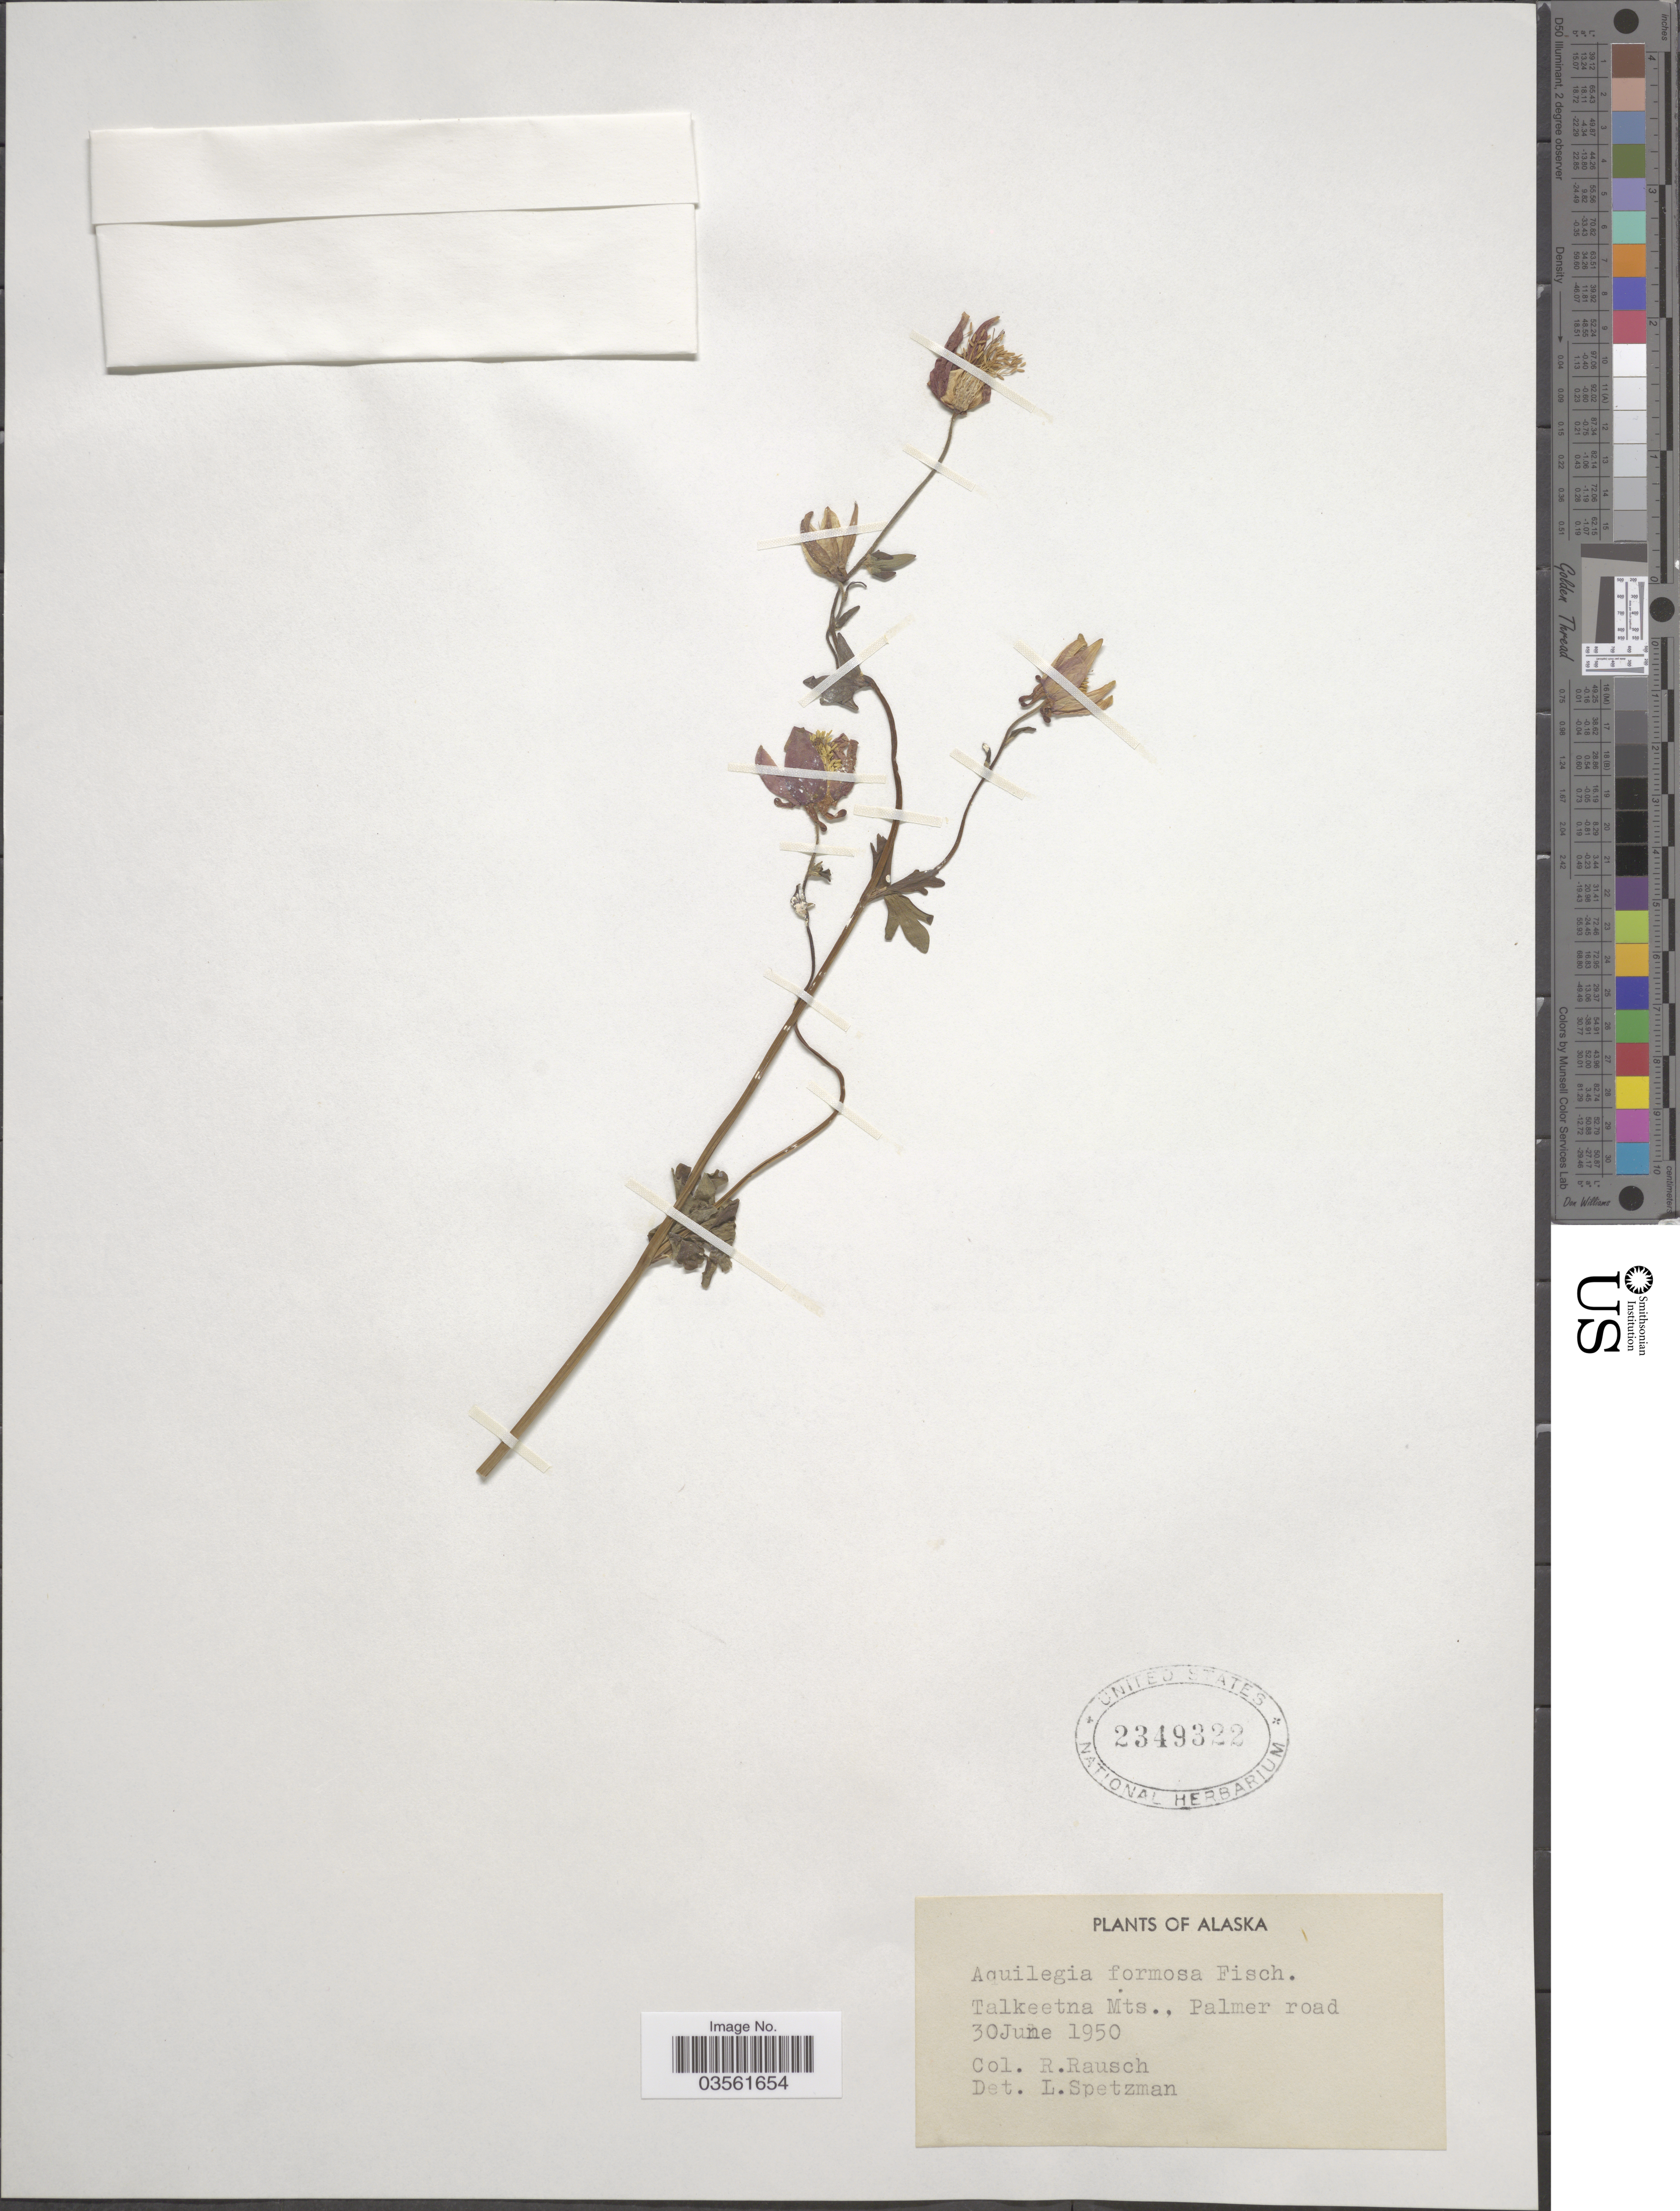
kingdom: Plantae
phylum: Tracheophyta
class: Magnoliopsida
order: Ranunculales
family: Ranunculaceae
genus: Aquilegia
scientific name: Aquilegia formosa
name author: Fisch. ex DC.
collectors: R. Rausch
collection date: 1950-06-30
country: United States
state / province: Alaska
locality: Talkeetna Mts., Palmer road.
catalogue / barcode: US 2349322